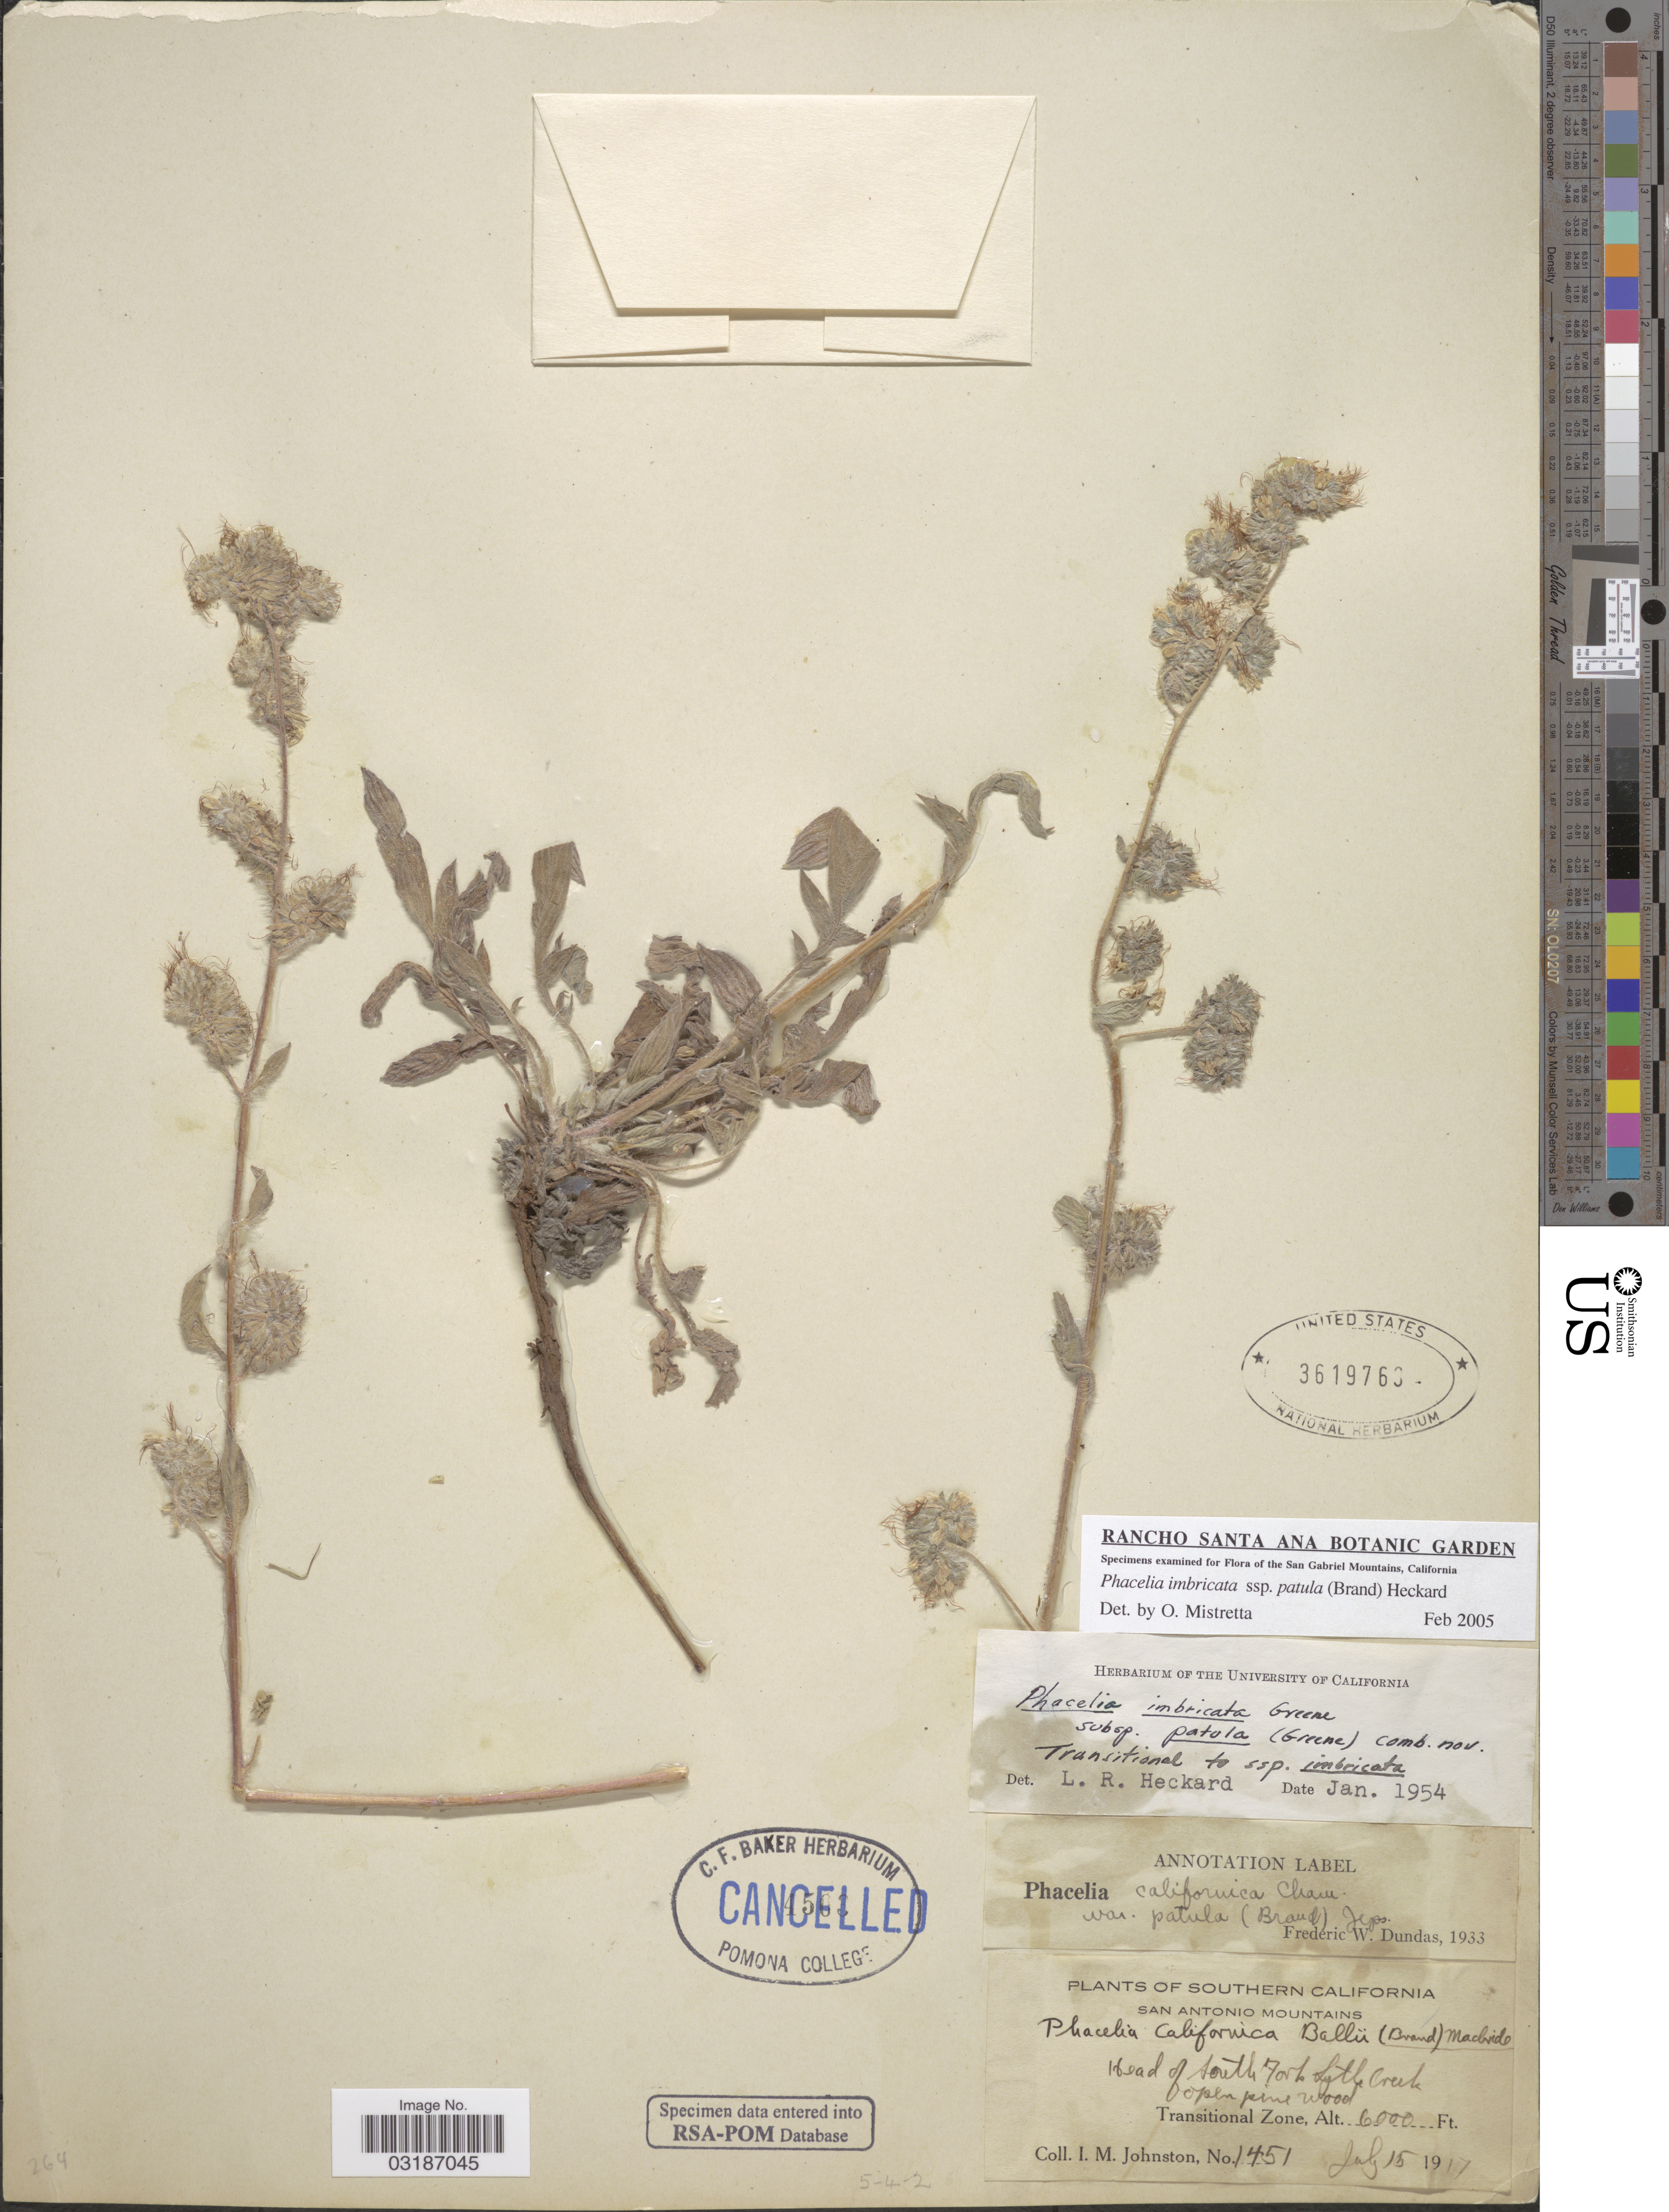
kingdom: Plantae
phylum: Tracheophyta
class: Magnoliopsida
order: Boraginales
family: Hydrophyllaceae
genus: Phacelia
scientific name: Phacelia imbricata subsp. patula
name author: (Brand) Heckard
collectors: I.M. Johnston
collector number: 1451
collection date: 1917-07-15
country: United States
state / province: California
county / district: Los Angeles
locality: Southern California. San Antonio Mountains. Head of South Fork Lytle Creek. Transitional Zone.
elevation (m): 1829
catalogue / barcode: US 3619763